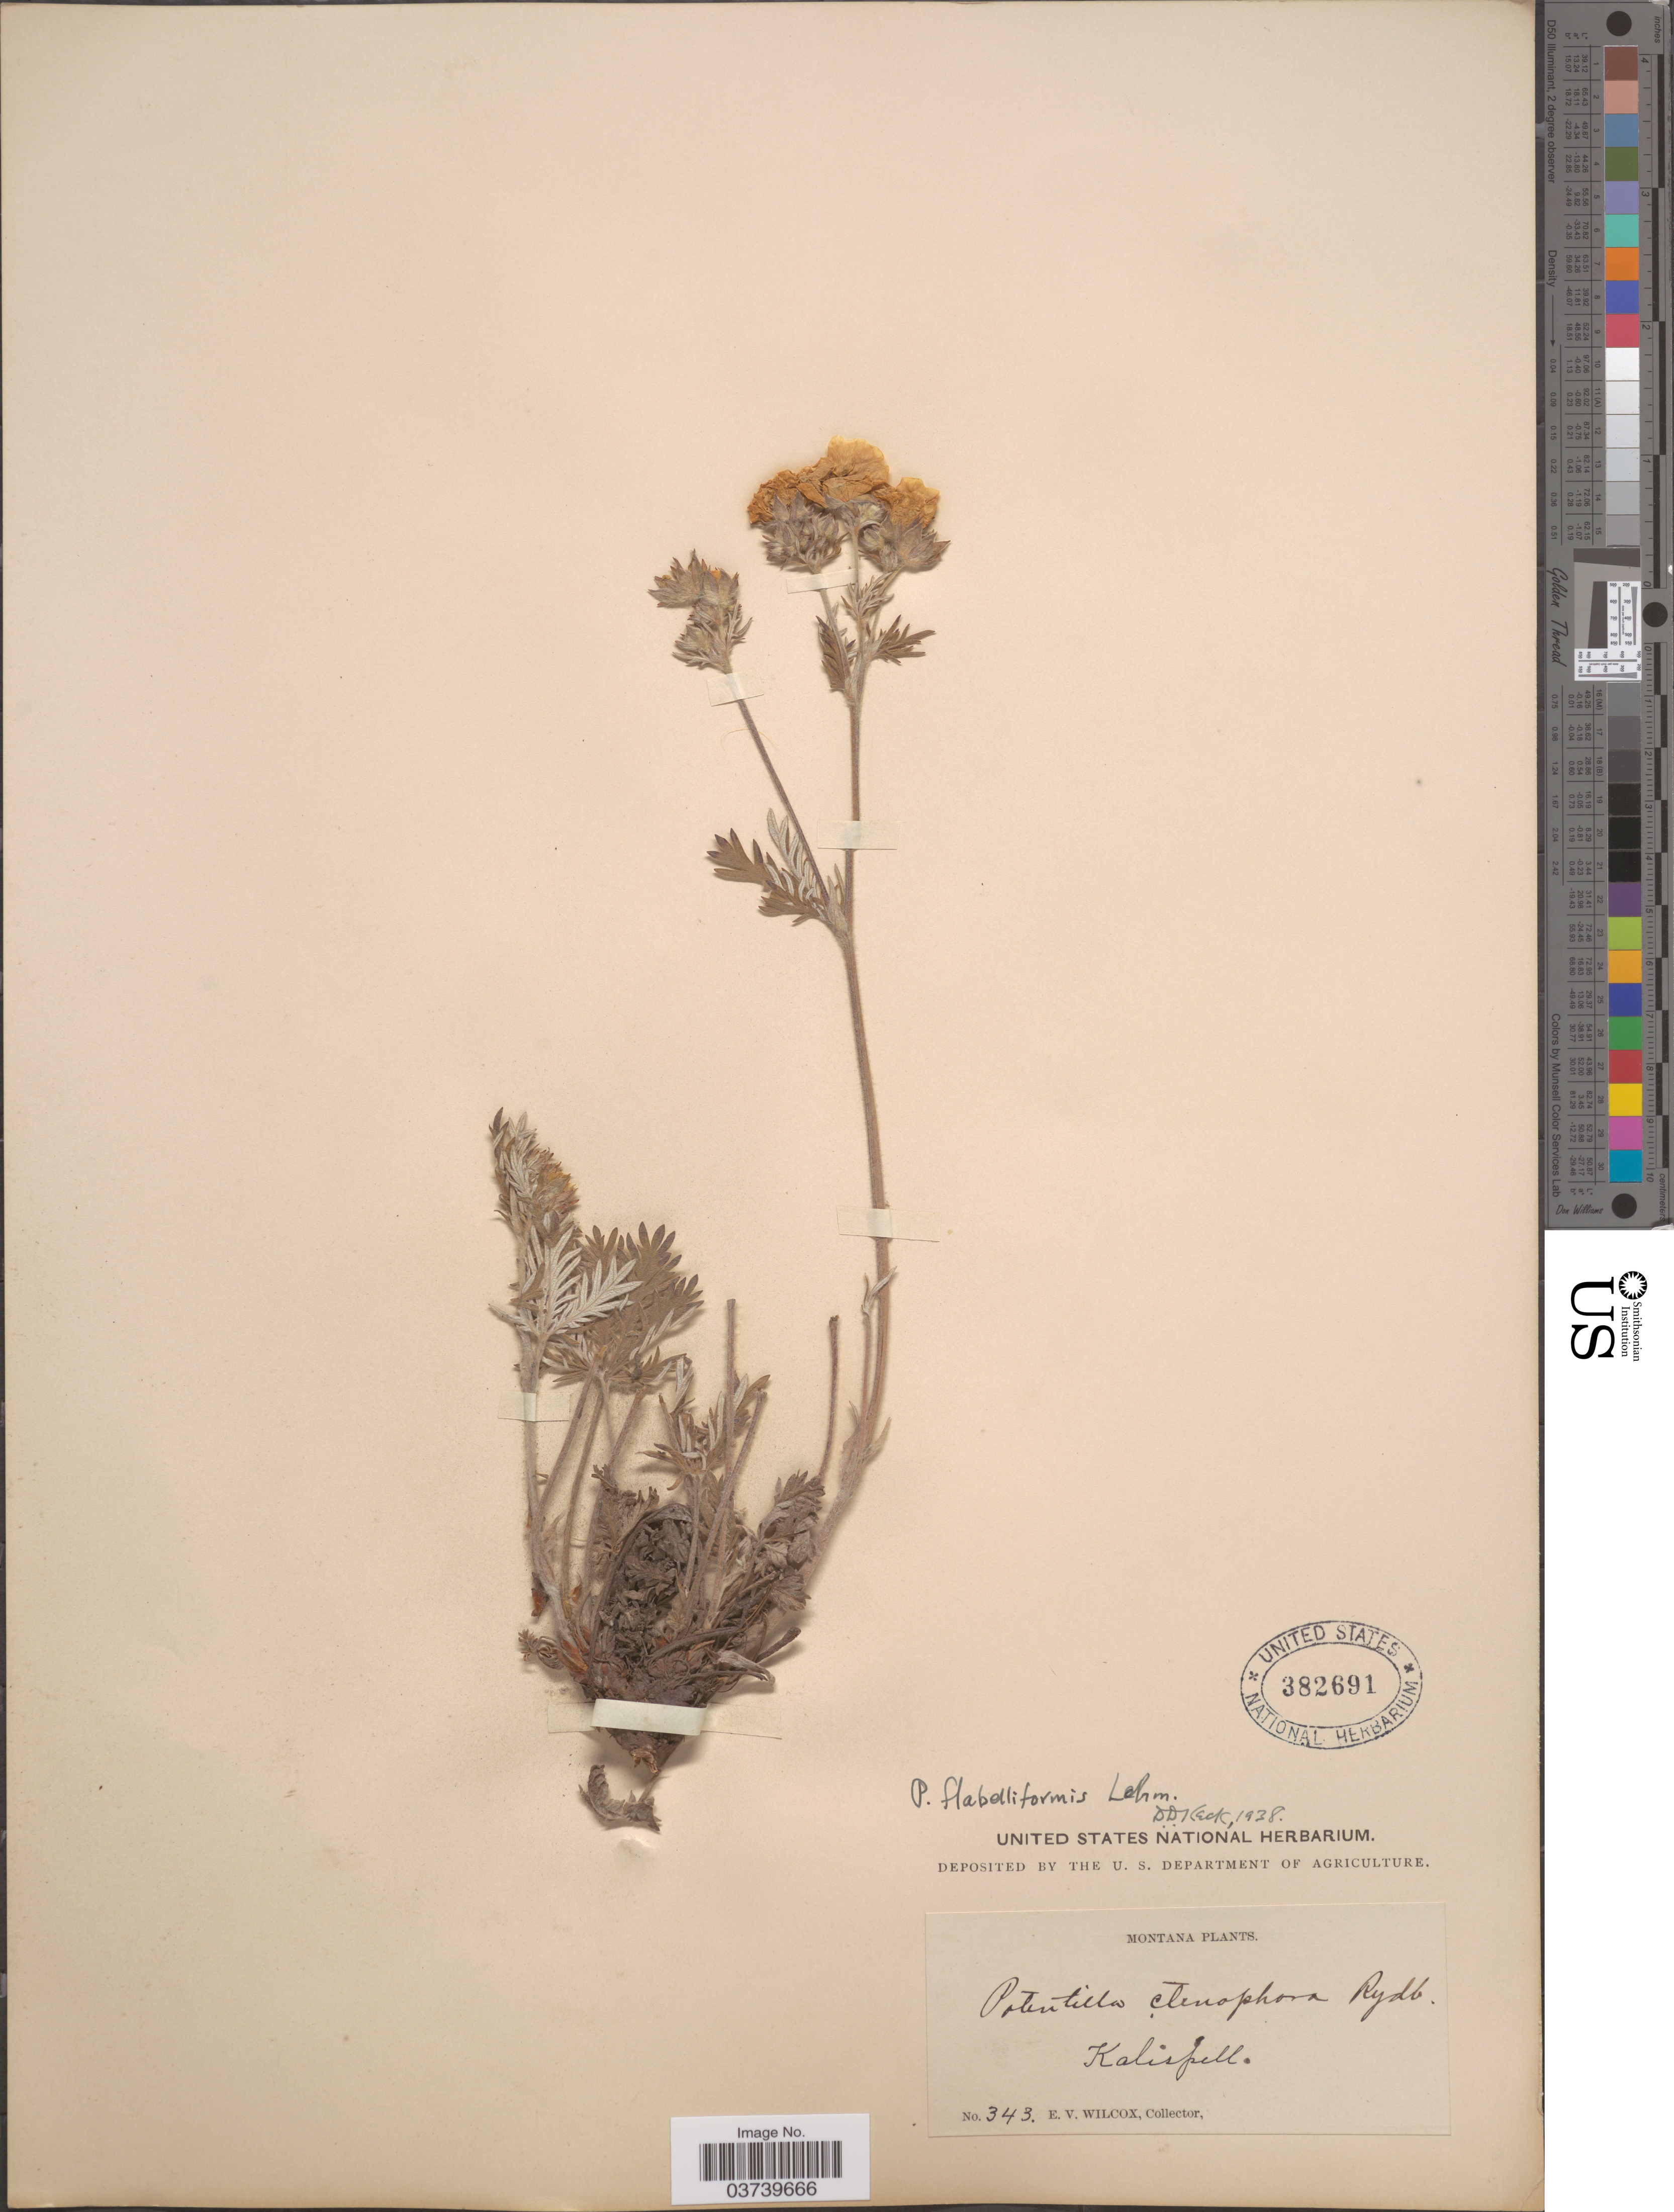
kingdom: Plantae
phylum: Tracheophyta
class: Magnoliopsida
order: Rosales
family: Rosaceae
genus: Potentilla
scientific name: Potentilla gracilis var. flabelliformis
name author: (Lehm.) Nutt.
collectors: E. V. Wilcox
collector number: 343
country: United States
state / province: Montana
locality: Kalispell.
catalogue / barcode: US 382691